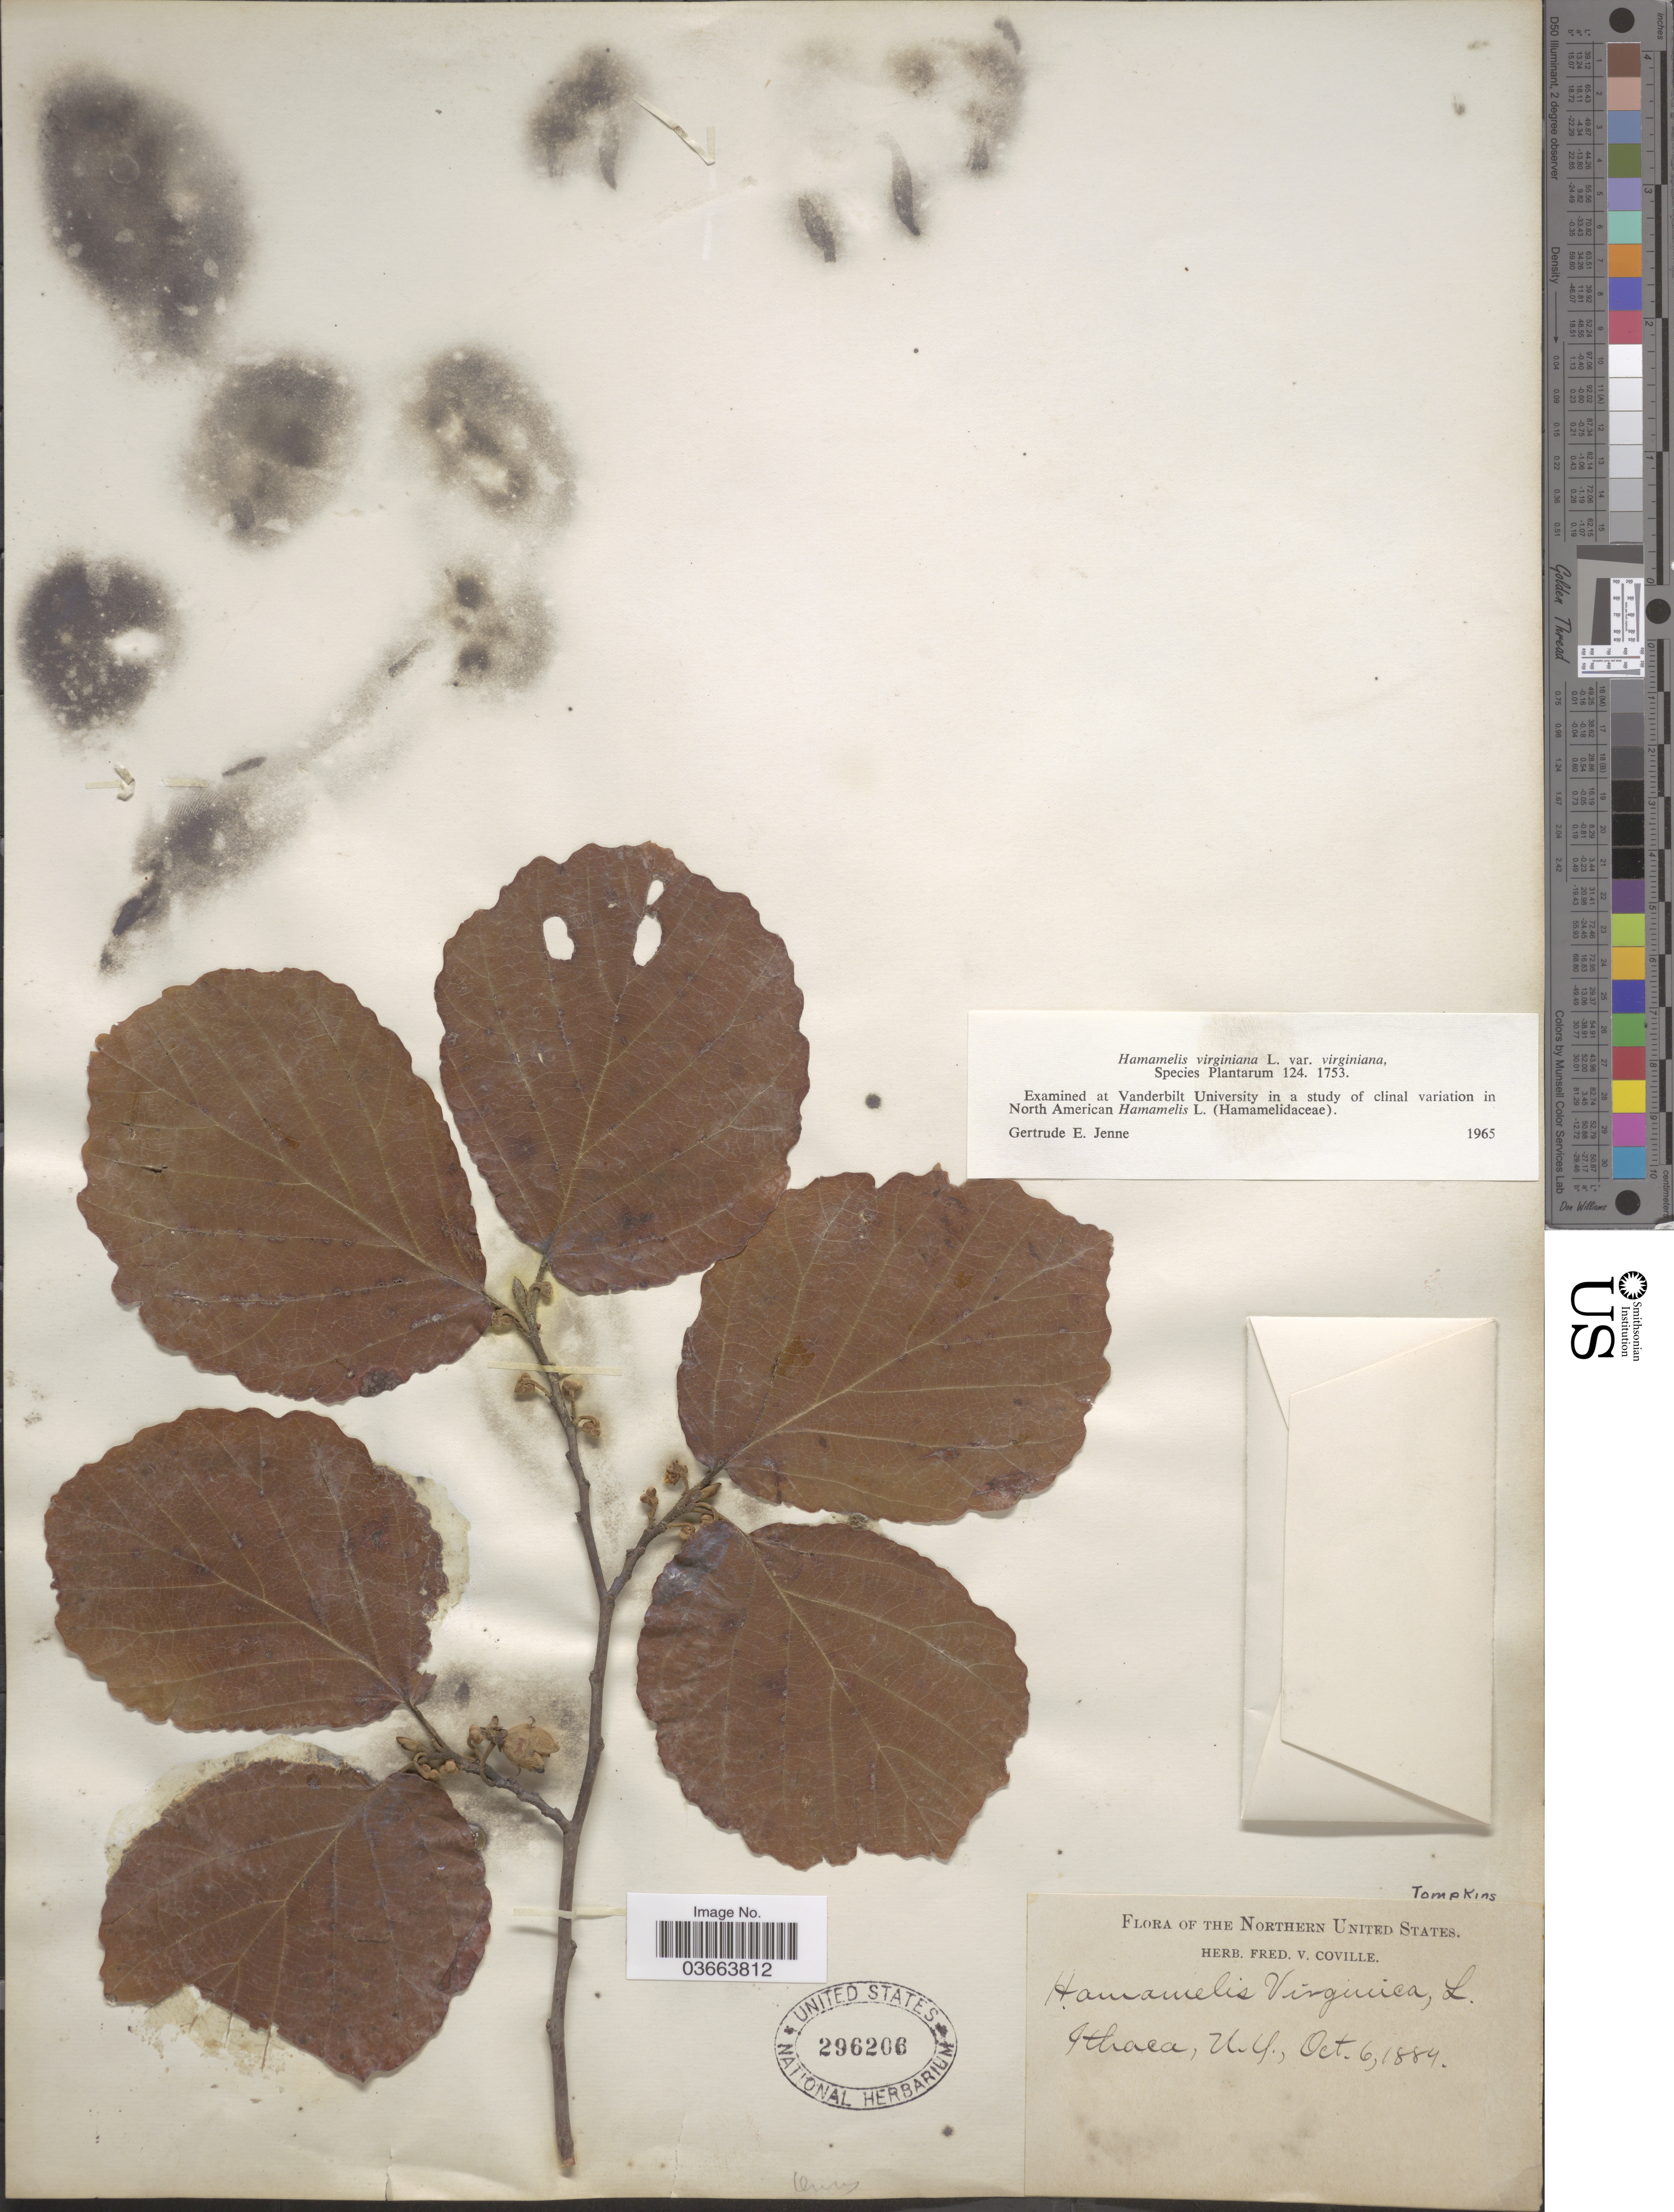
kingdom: Plantae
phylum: Tracheophyta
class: Magnoliopsida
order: Saxifragales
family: Hamamelidaceae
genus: Hamamelis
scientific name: Hamamelis virginiana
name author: L.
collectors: F. V. Coville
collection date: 1884-10-06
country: United States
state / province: New York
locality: Northern United States. Ithaca. Tompkins.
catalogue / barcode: US 296206